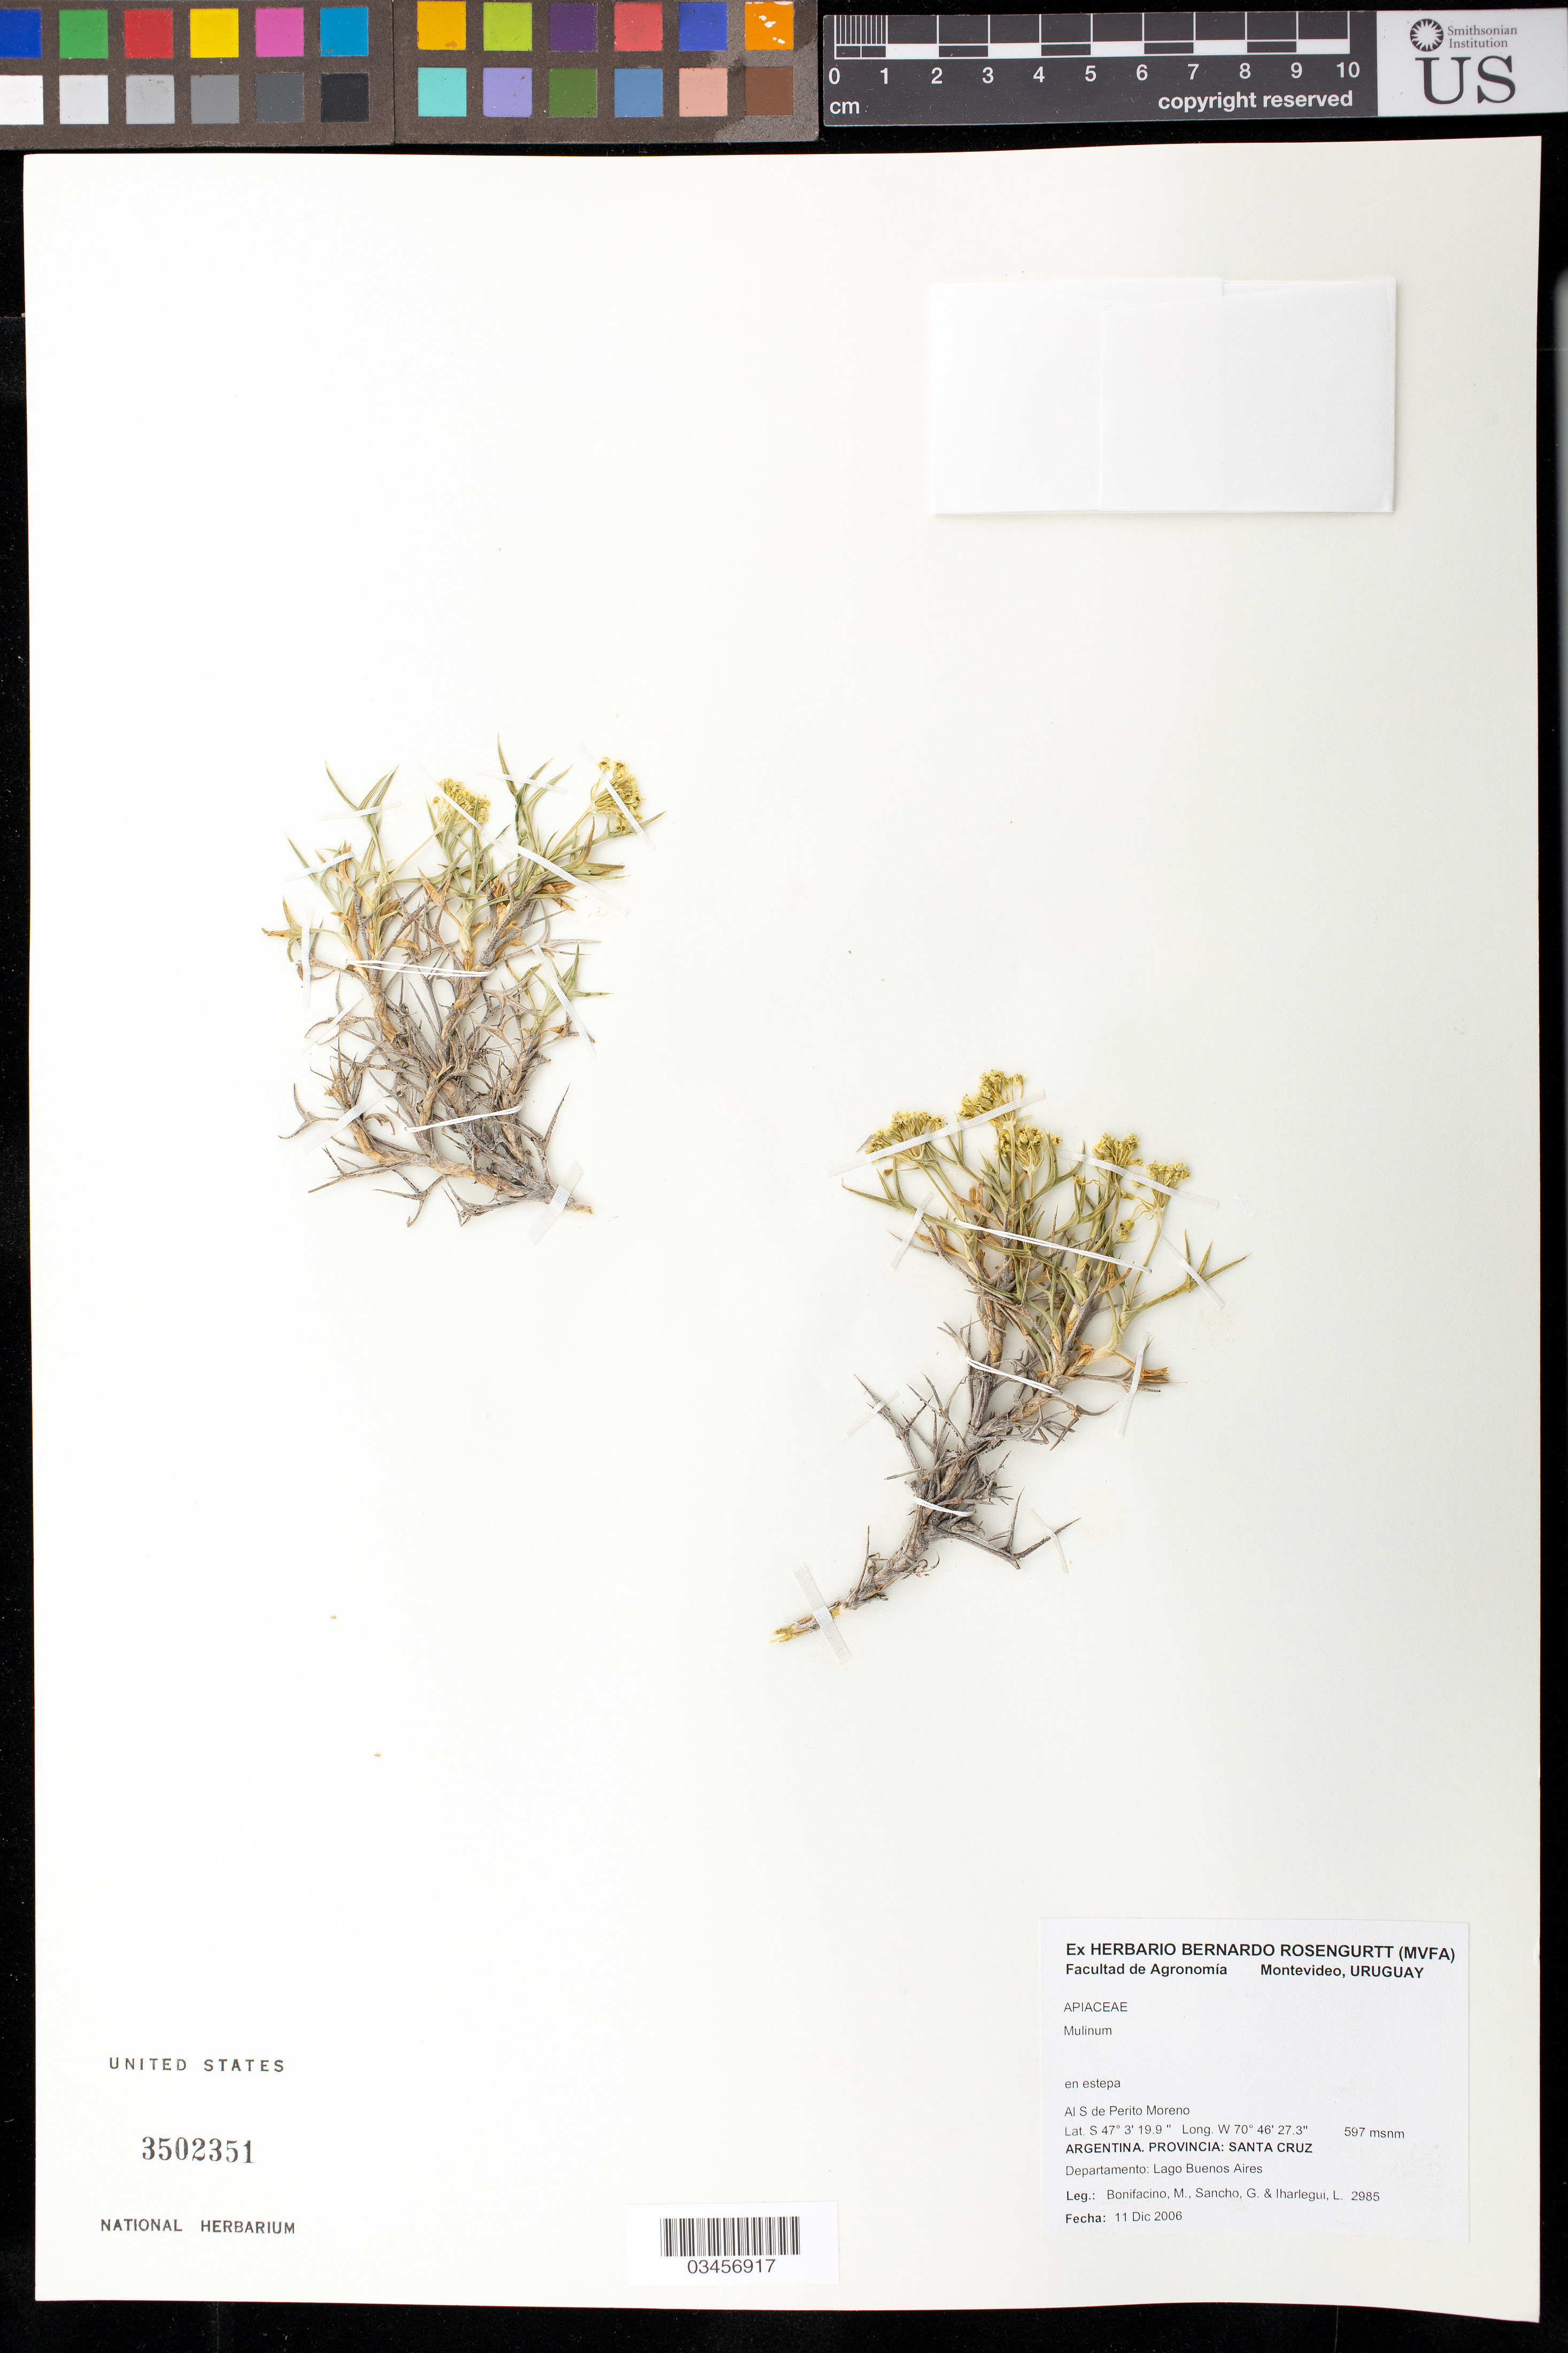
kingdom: Plantae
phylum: Tracheophyta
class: Magnoliopsida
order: Apiales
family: Apiaceae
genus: Mulinum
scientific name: Mulinum sp.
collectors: M. Bonifacino, G. Sancho & L. Iharlegui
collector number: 2985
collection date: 2006-12-11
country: Argentina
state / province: Santa Cruz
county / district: Lago Buenos Aires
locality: Al S de Perito Moreno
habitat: En estepa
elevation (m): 597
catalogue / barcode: US 3502351